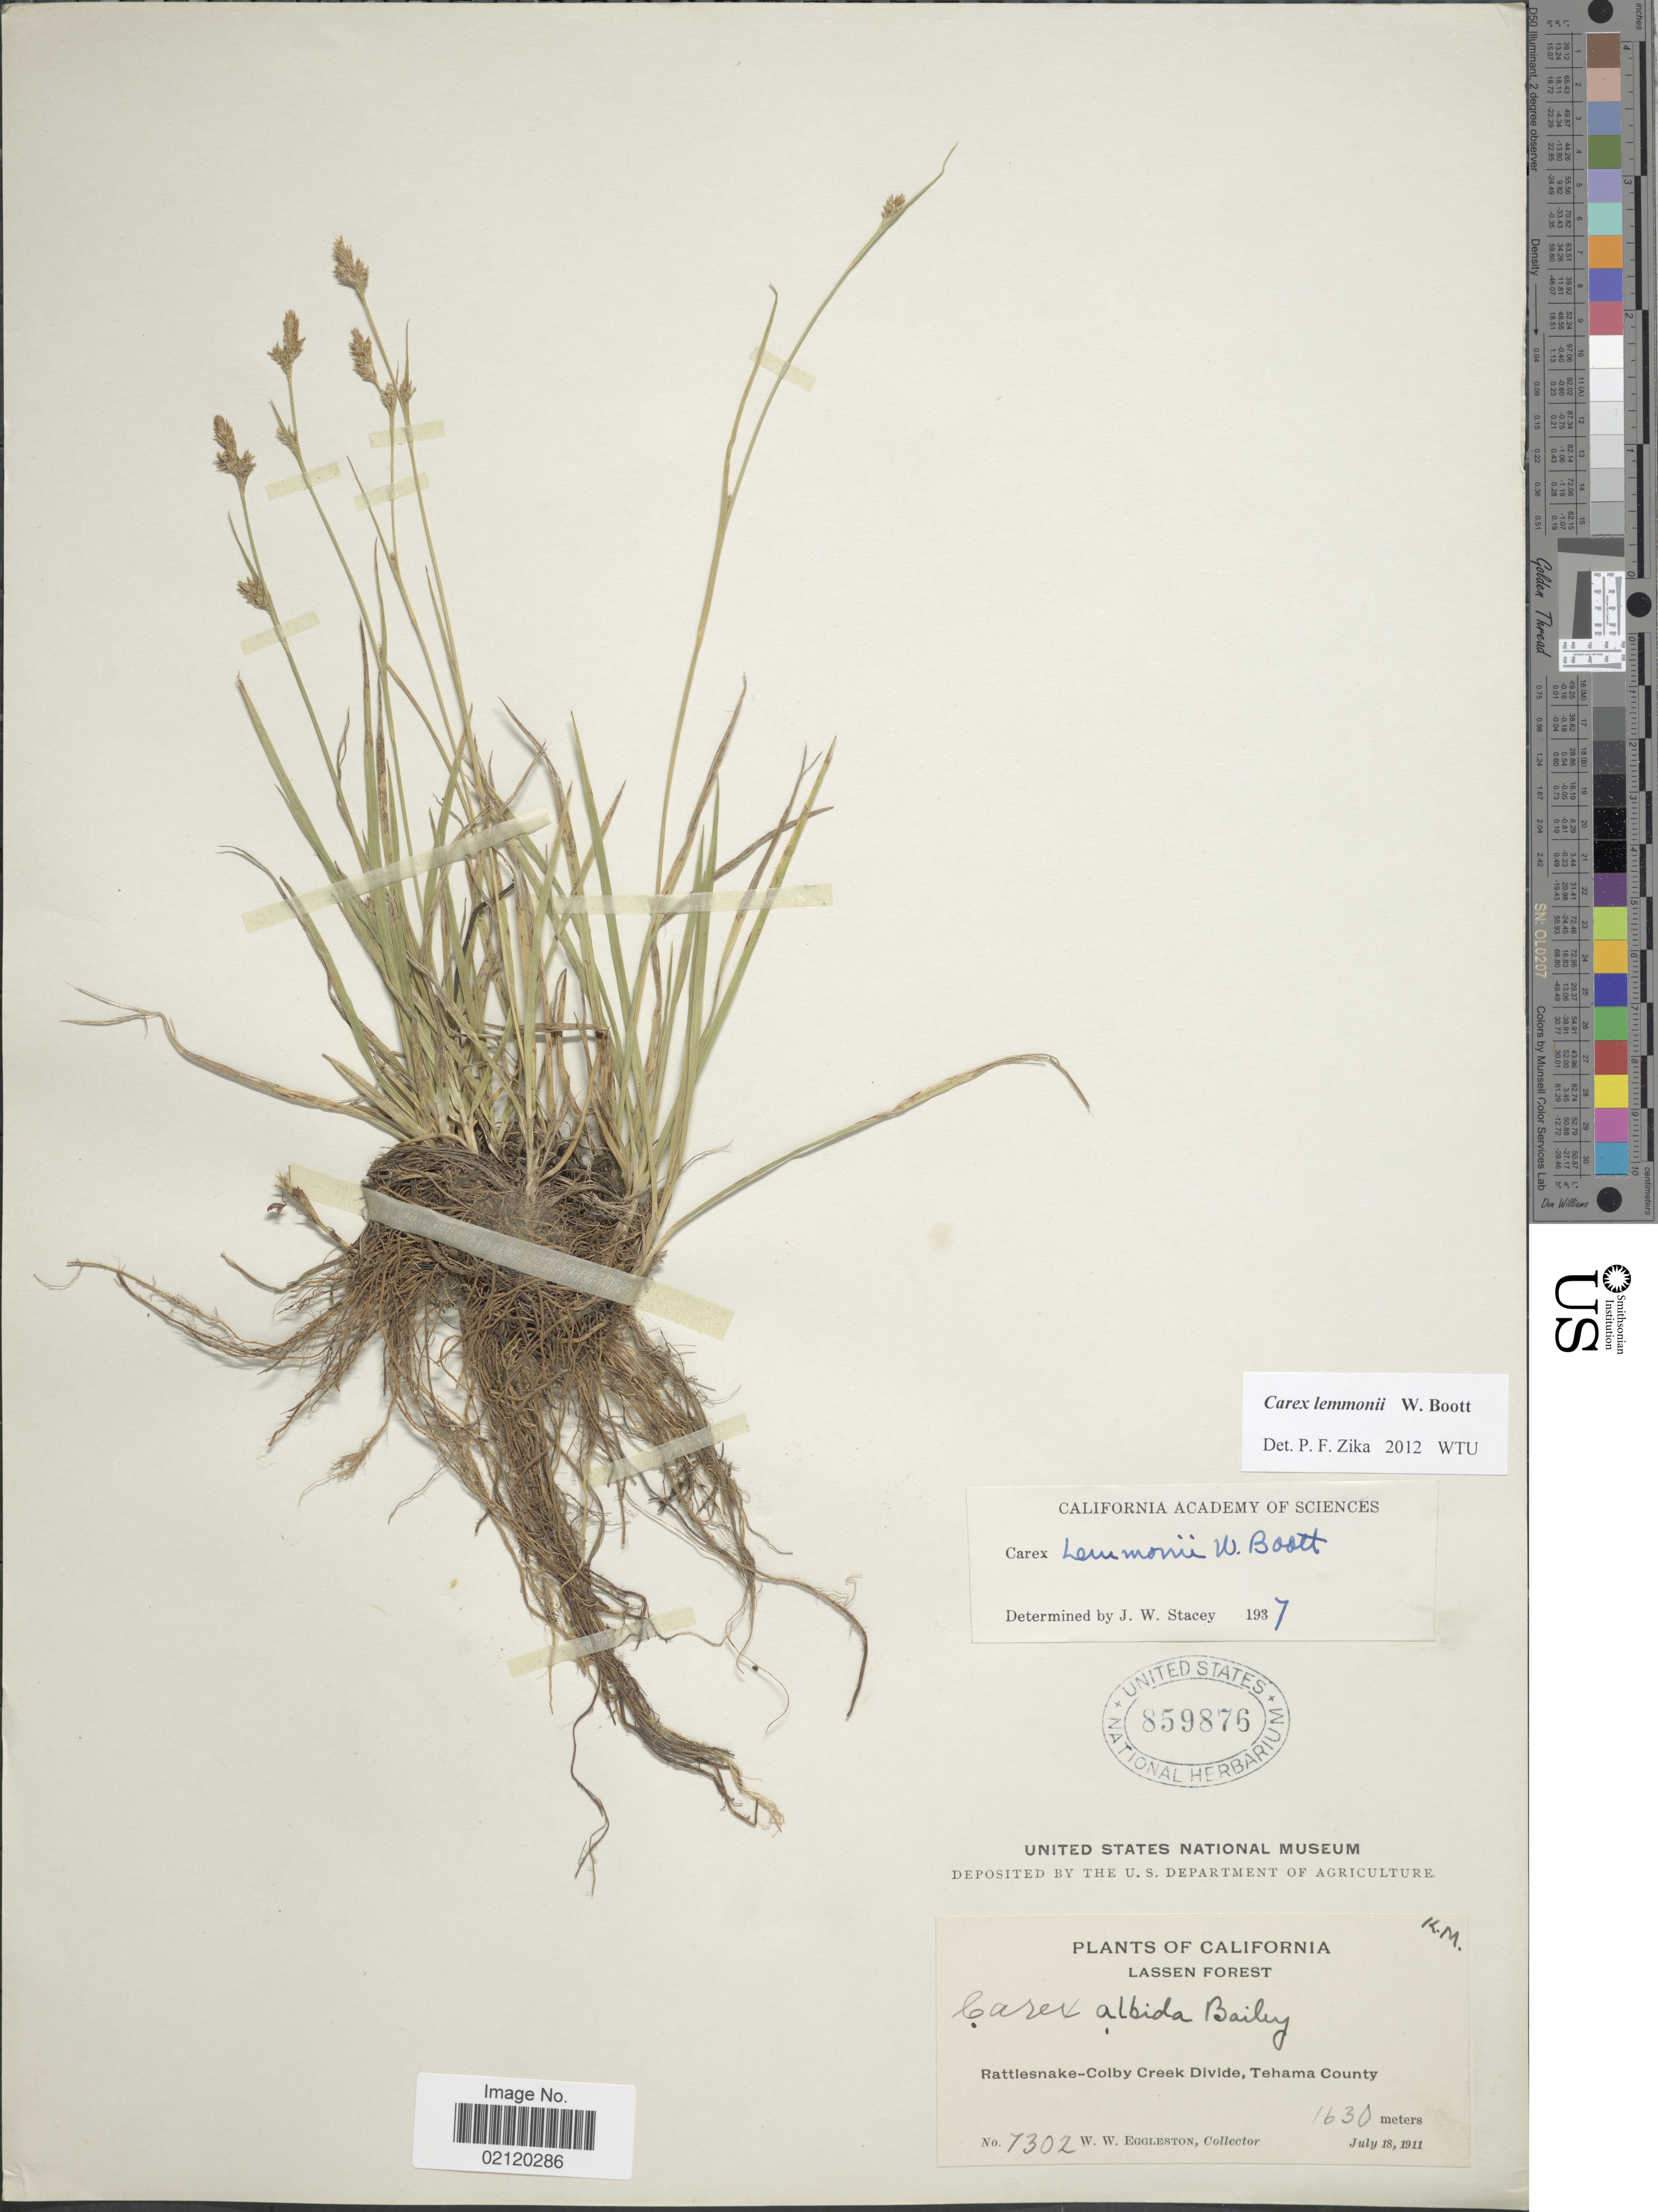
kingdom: Plantae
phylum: Tracheophyta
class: Liliopsida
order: Poales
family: Cyperaceae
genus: Carex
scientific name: Carex lemmonii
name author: W. Boott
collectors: W. W. Eggleston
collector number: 7302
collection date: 1911-07-18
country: United States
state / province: California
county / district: Tehama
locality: Lassen Forest, Rattlesnake - Colby Creek Divide, Tehama County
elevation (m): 1630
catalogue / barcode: US 859876